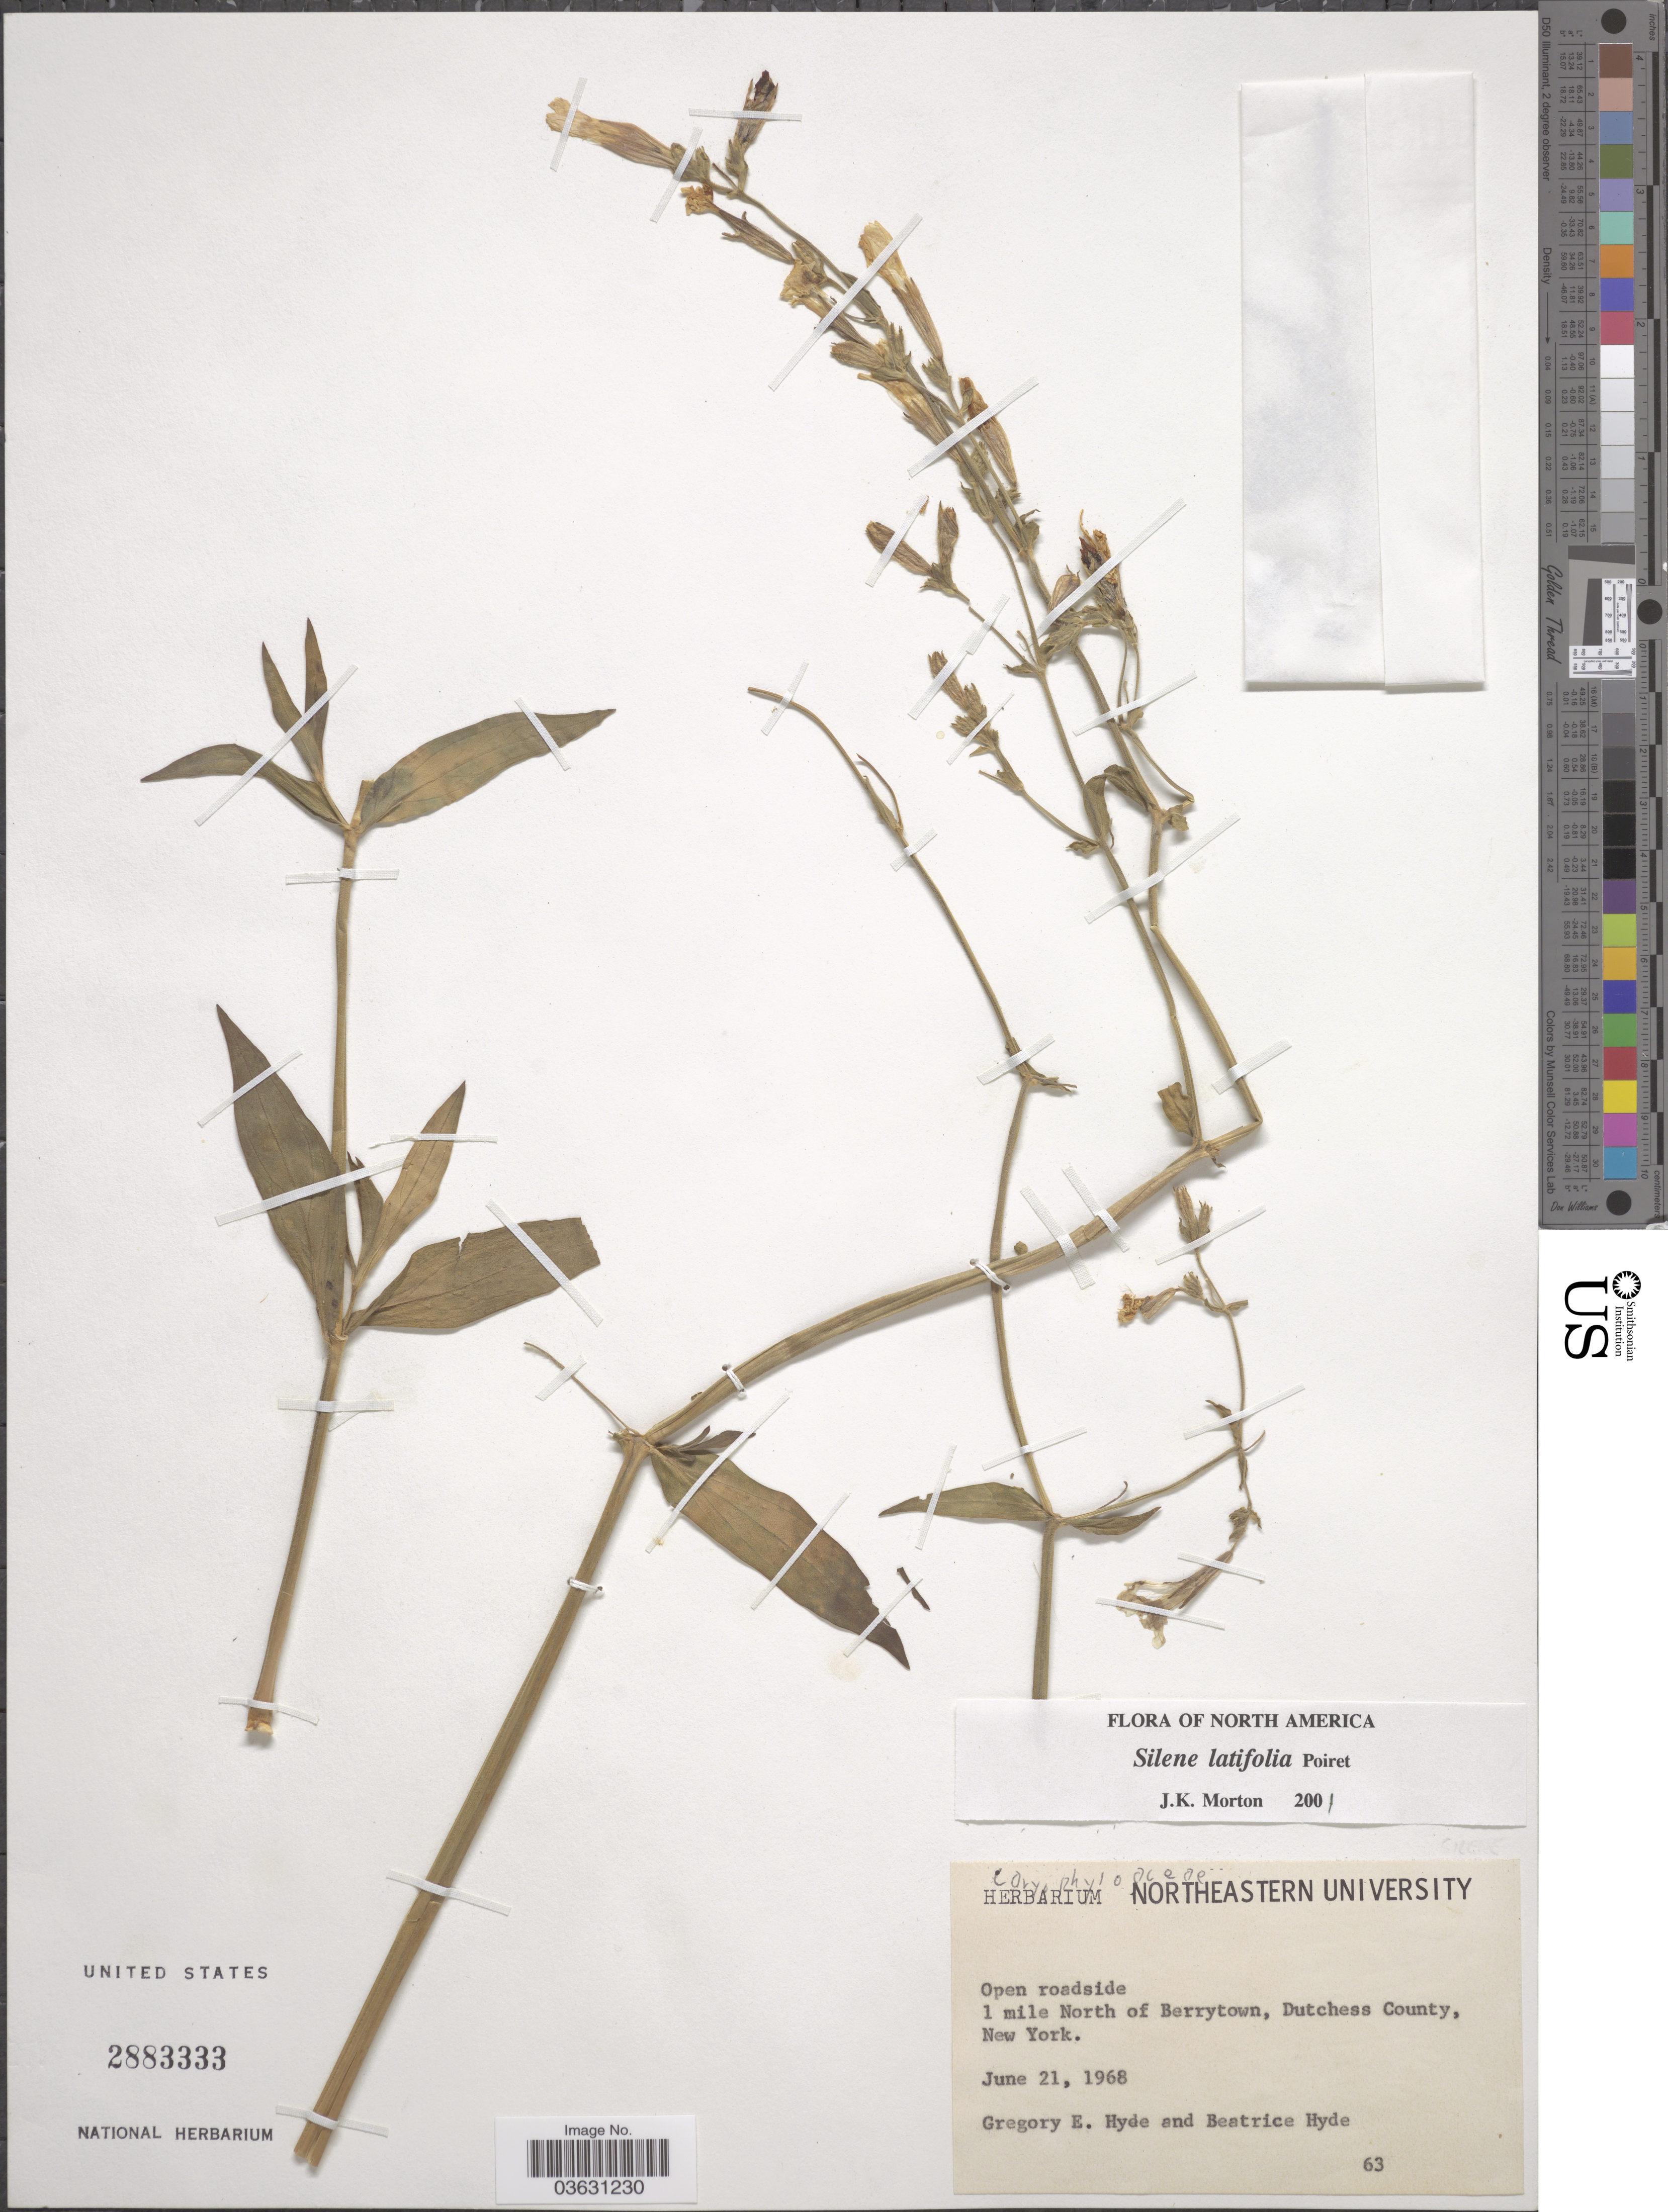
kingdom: Plantae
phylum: Tracheophyta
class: Magnoliopsida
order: Caryophyllales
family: Caryophyllaceae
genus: Silene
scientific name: Silene latifolia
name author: Poir.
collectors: G. Hyde & B. Hyde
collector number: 63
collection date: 1968-06-21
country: United States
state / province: New York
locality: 1 mile North of Berrytown, Dutchess County.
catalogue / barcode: US 2883333